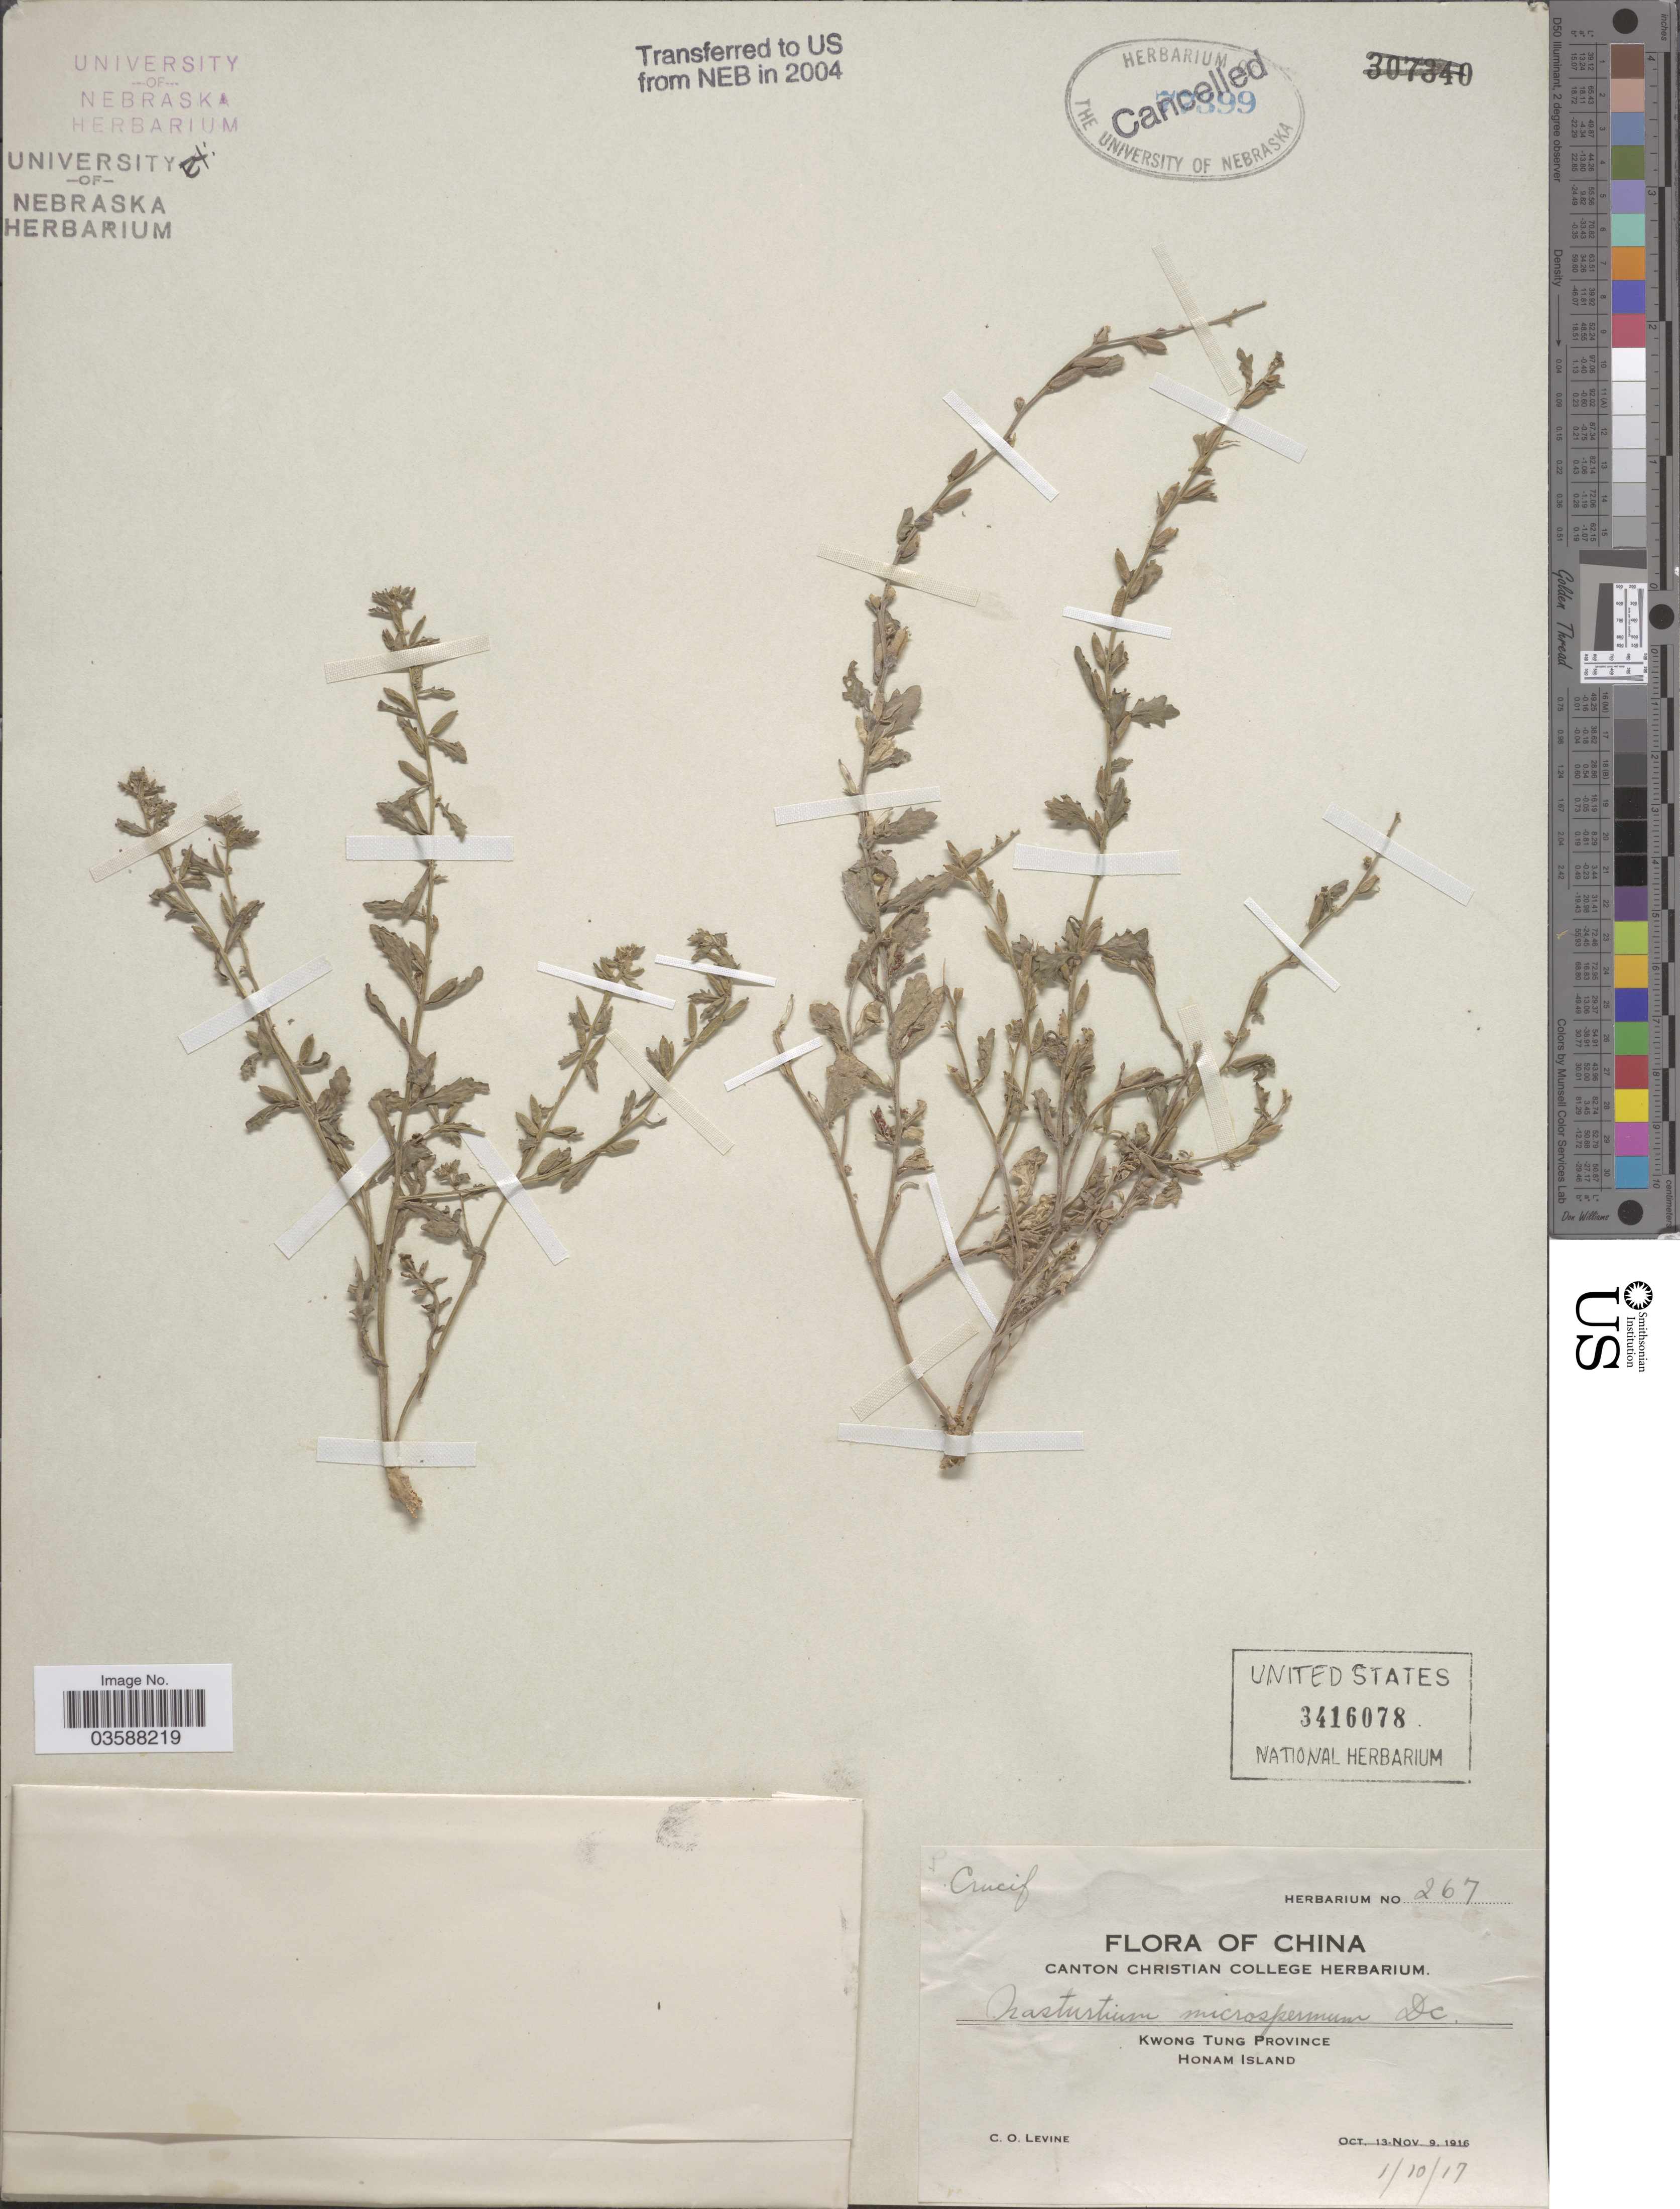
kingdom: Plantae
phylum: Tracheophyta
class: Magnoliopsida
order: Brassicales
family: Brassicaceae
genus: Rorippa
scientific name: Rorippa cantoniensis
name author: (Lour.) Ohwi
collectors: C. O. Levine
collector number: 267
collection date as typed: Transcribed d/m/y: 1/10/17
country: China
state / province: Guangdong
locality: Kwong Tung Province. Honam Island.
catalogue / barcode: US 3416078